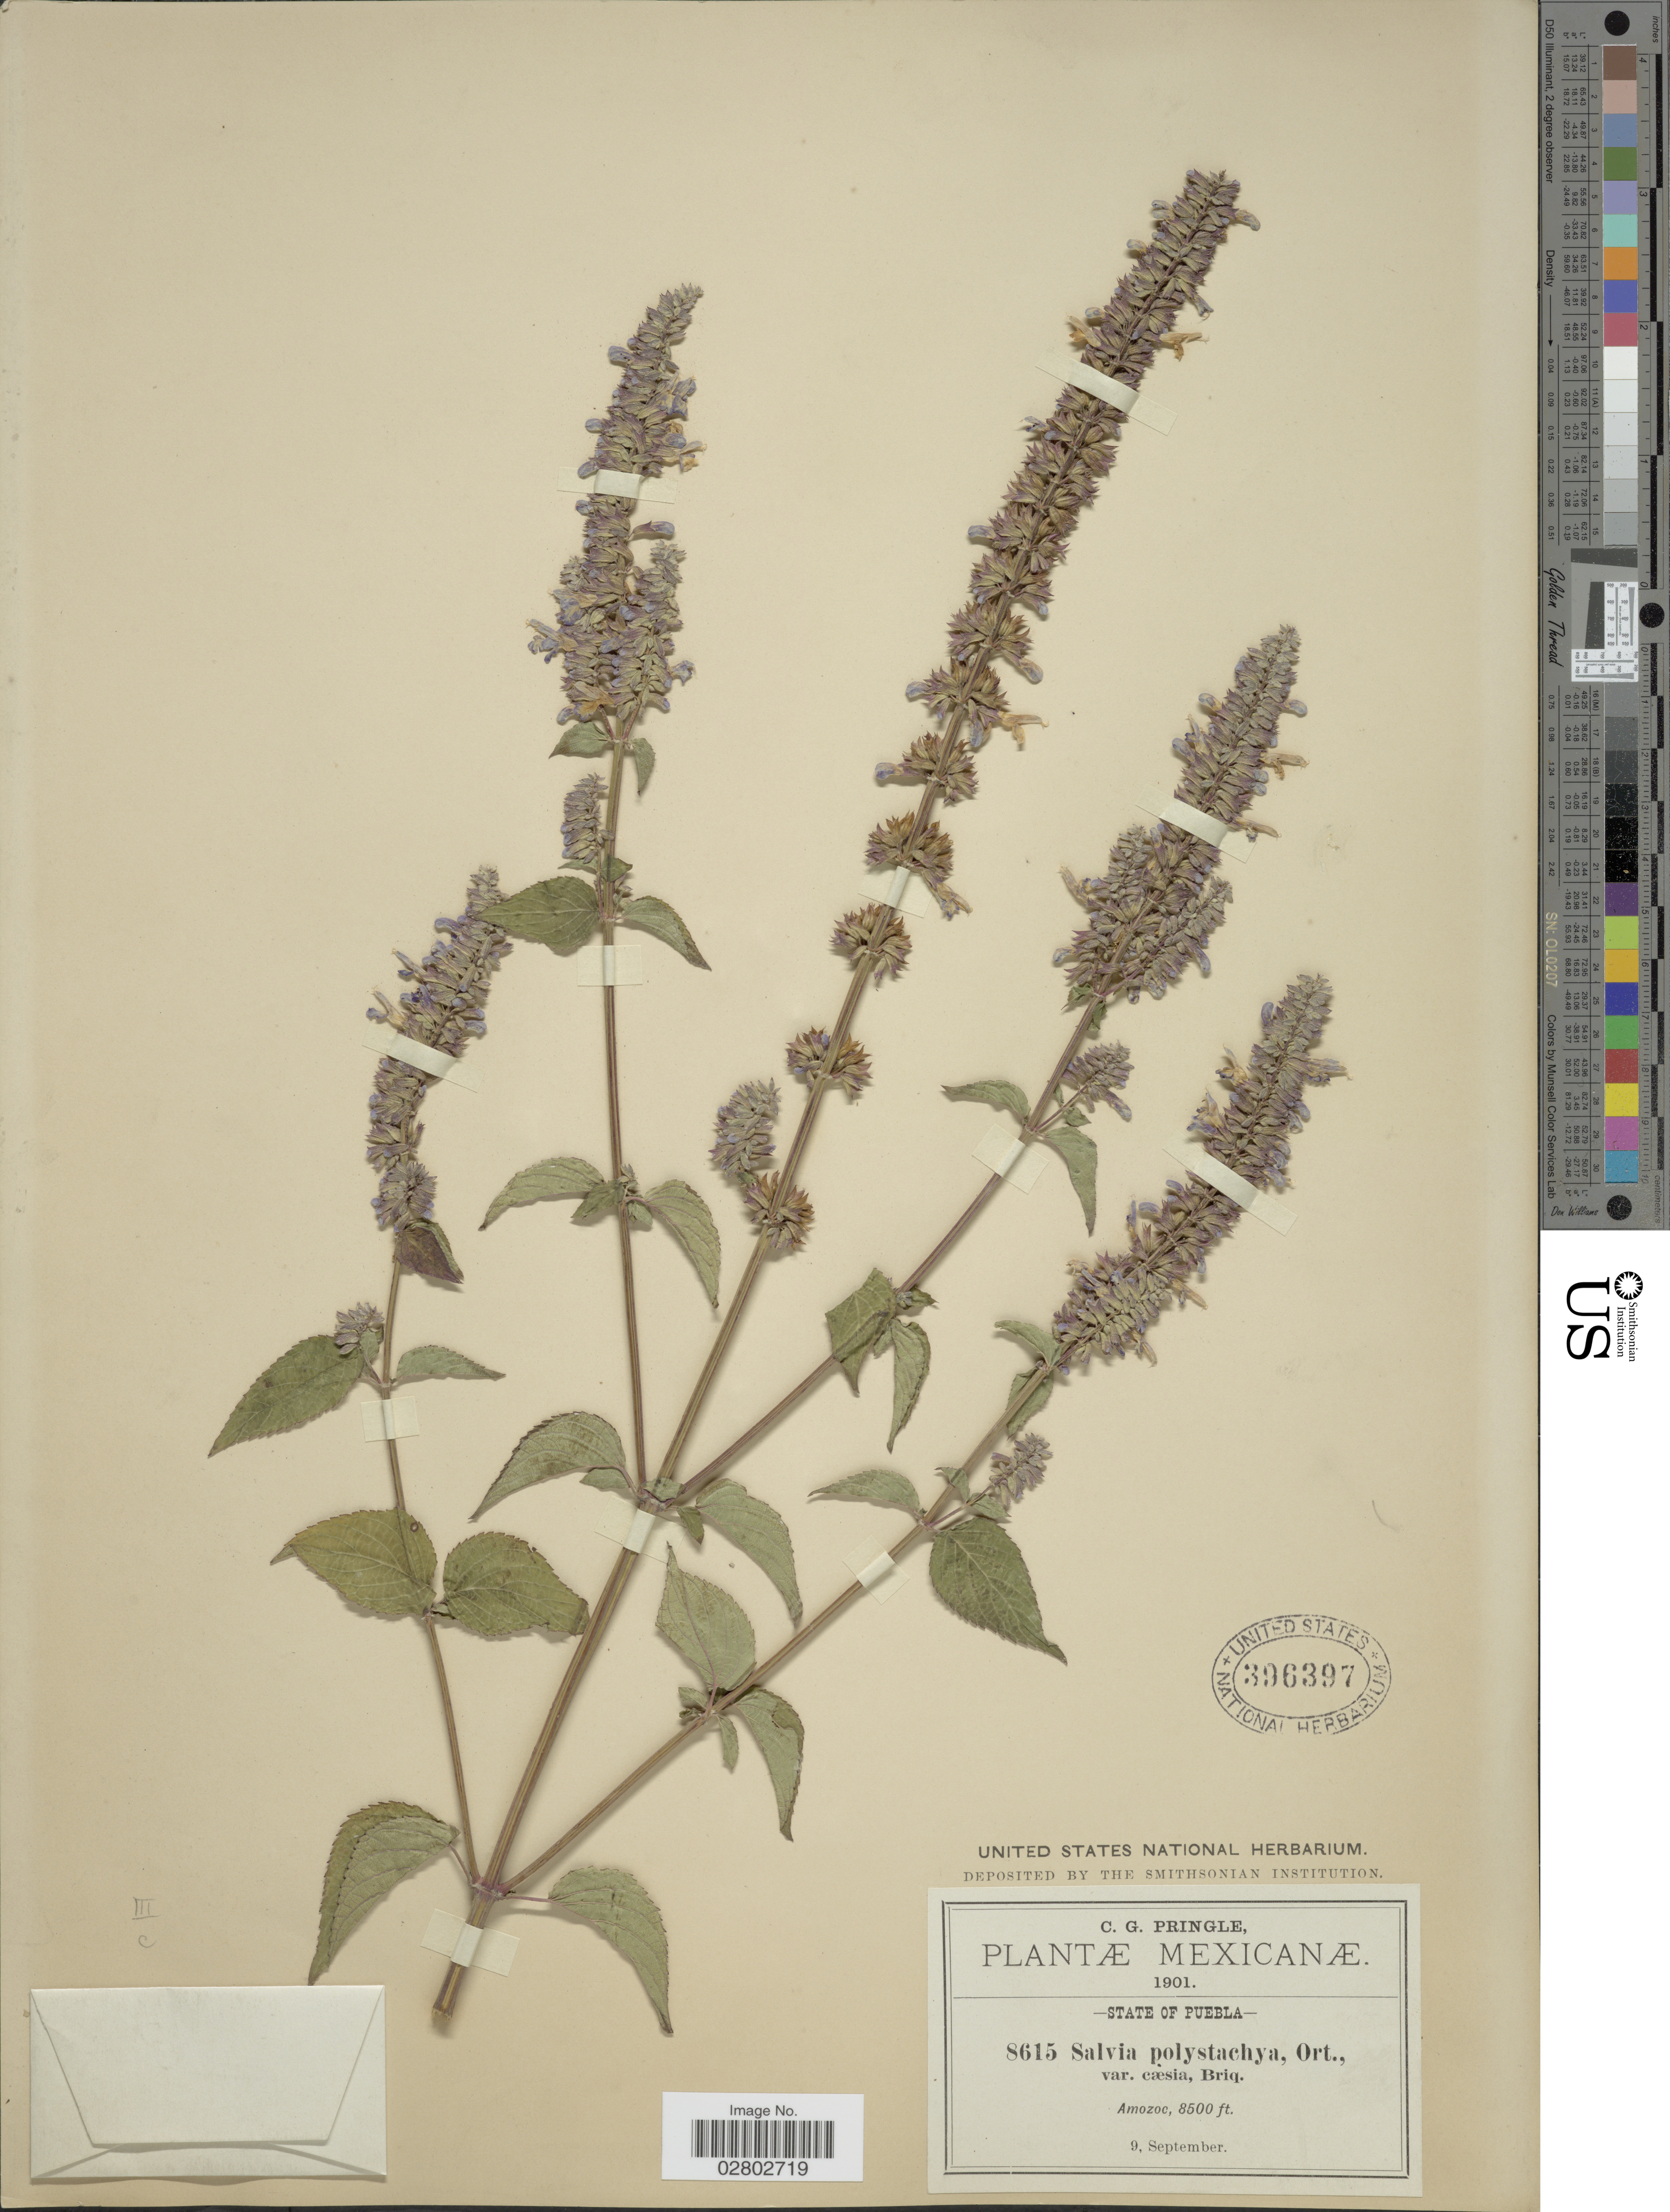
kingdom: Plantae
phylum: Tracheophyta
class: Magnoliopsida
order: Lamiales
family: Lamiaceae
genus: Salvia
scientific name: Salvia polystachya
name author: Cav.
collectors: C. G. Pringle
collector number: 8615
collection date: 1901-09-09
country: Mexico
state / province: Puebla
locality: State of Puebla, Amozoc.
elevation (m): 2591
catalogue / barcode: US 396397